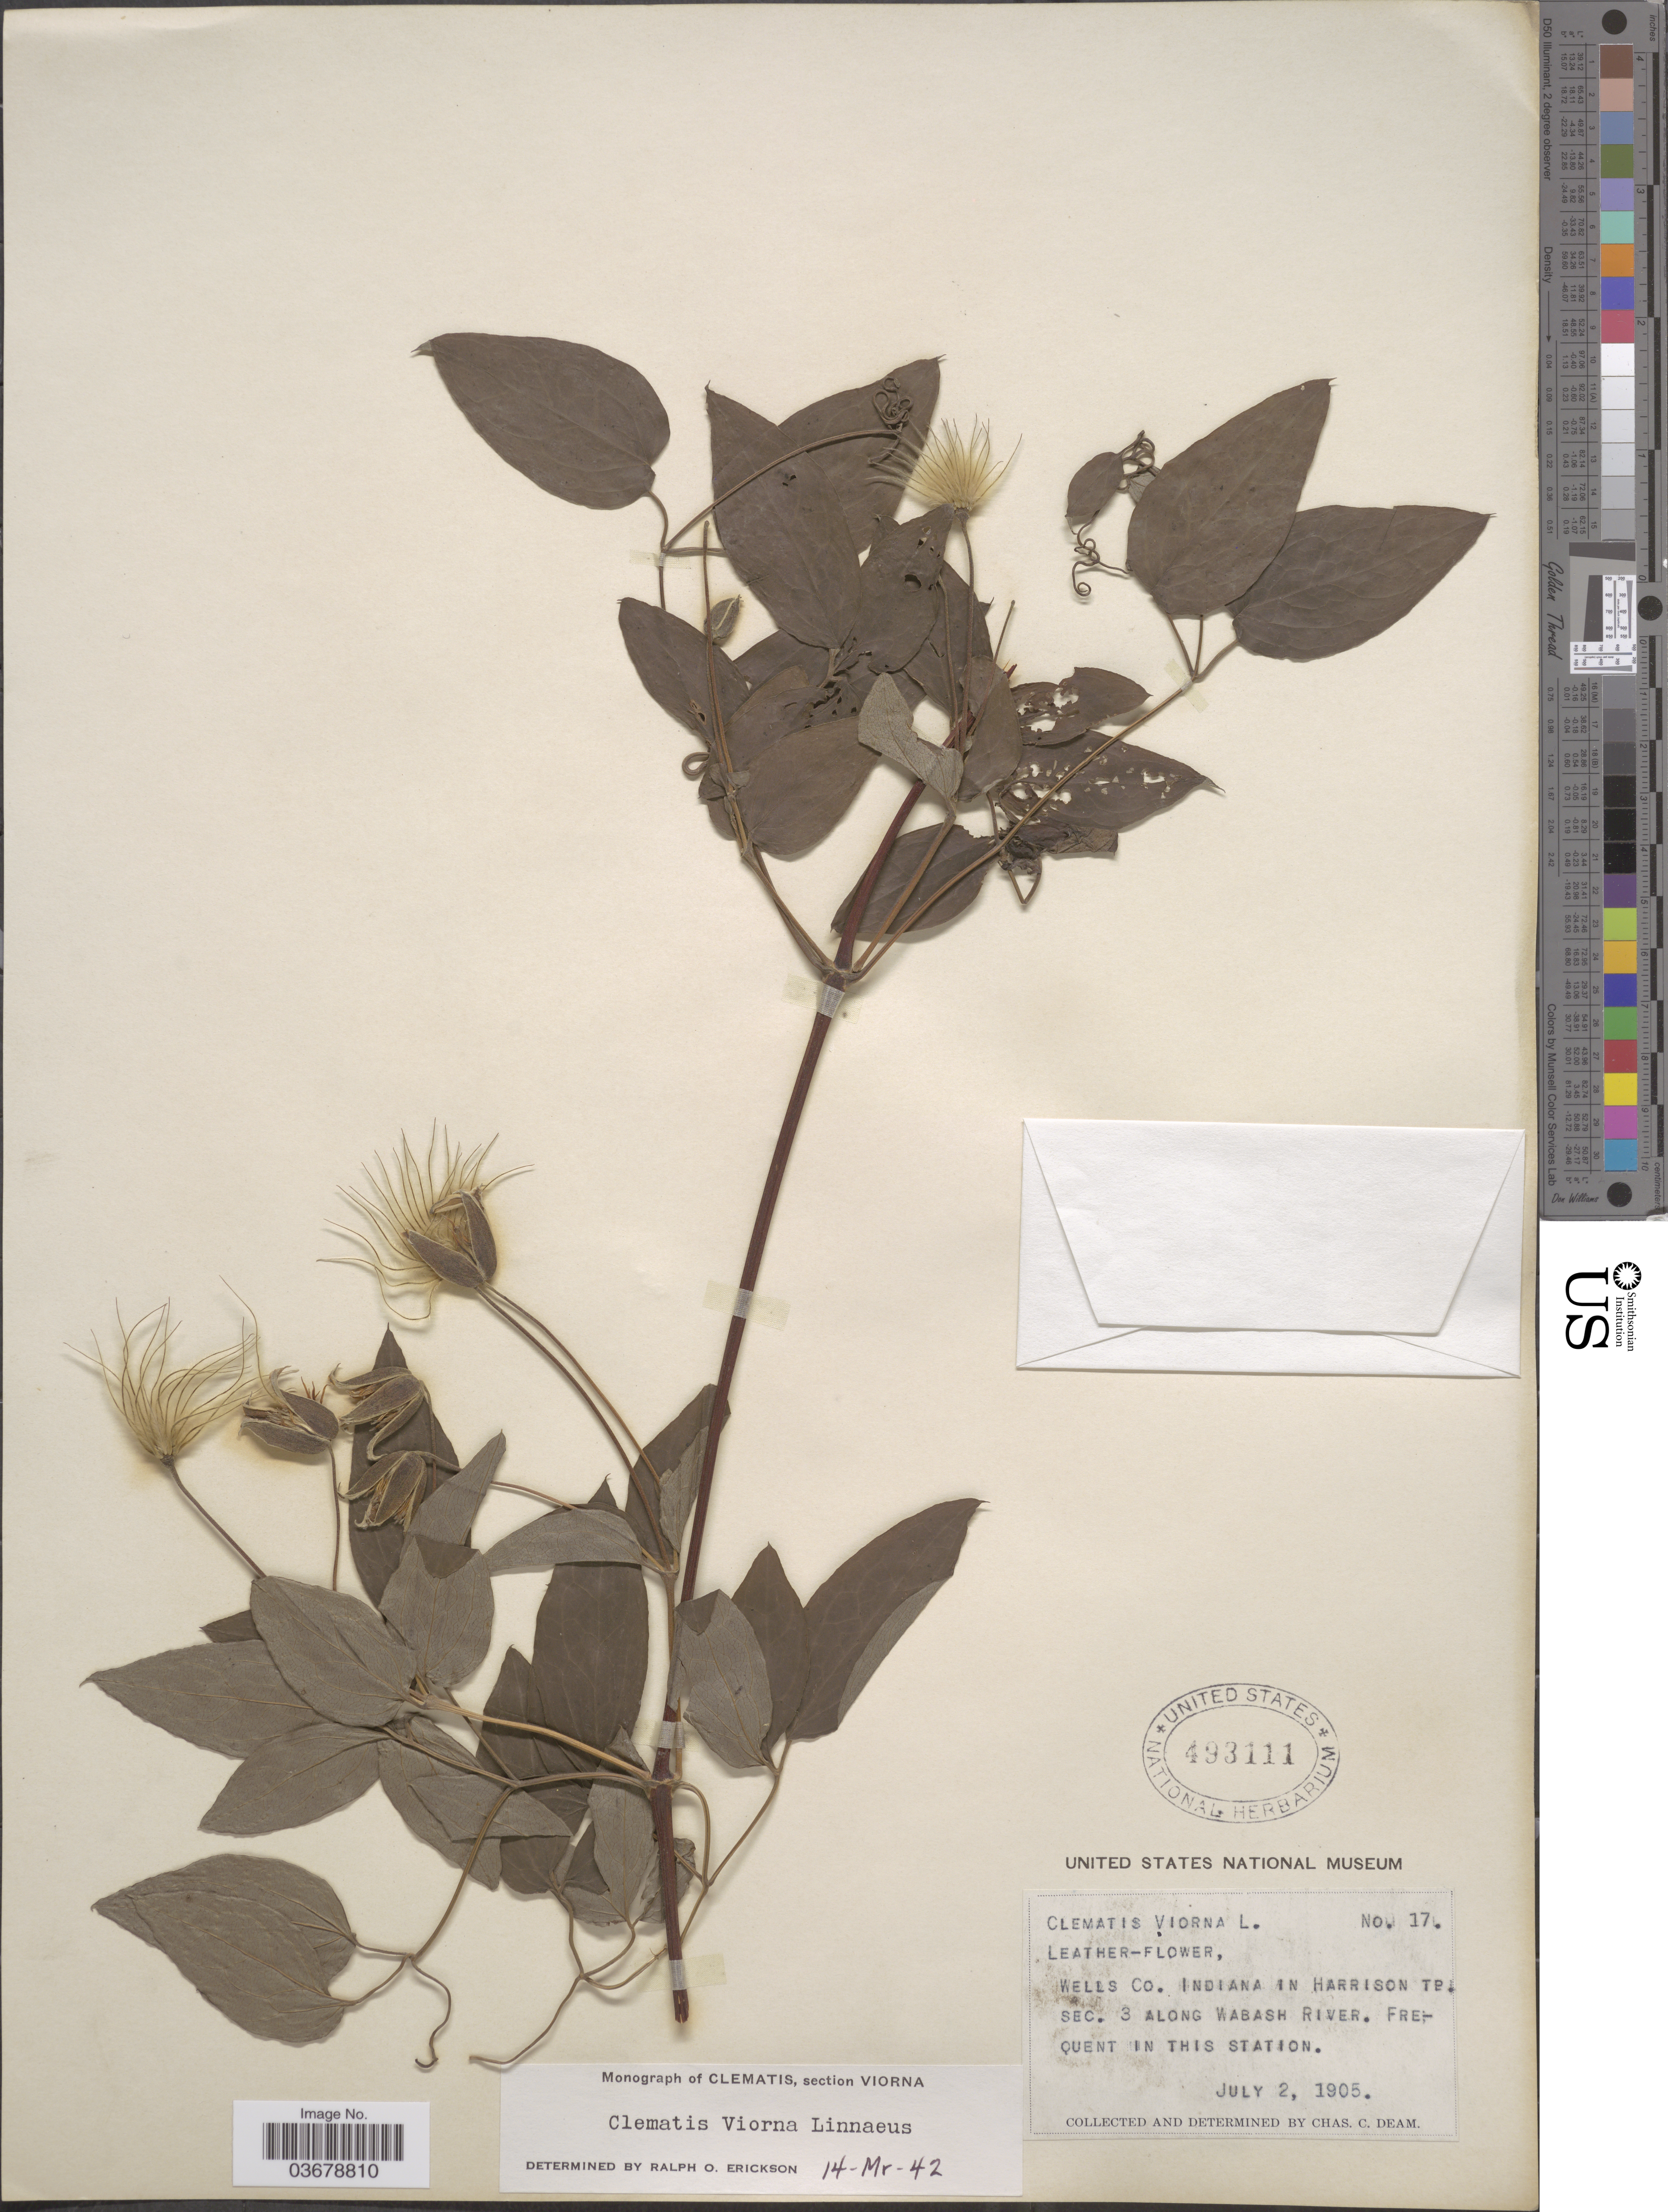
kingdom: Plantae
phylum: Tracheophyta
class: Magnoliopsida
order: Ranunculales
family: Ranunculaceae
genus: Clematis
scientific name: Clematis viorna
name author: L.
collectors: C. C. Deam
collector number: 17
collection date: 1905-07-02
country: United States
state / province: Indiana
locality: Wells Co. Indiana in Harrison Tp. Sec. 3 Along Wabash River.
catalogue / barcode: US 493111